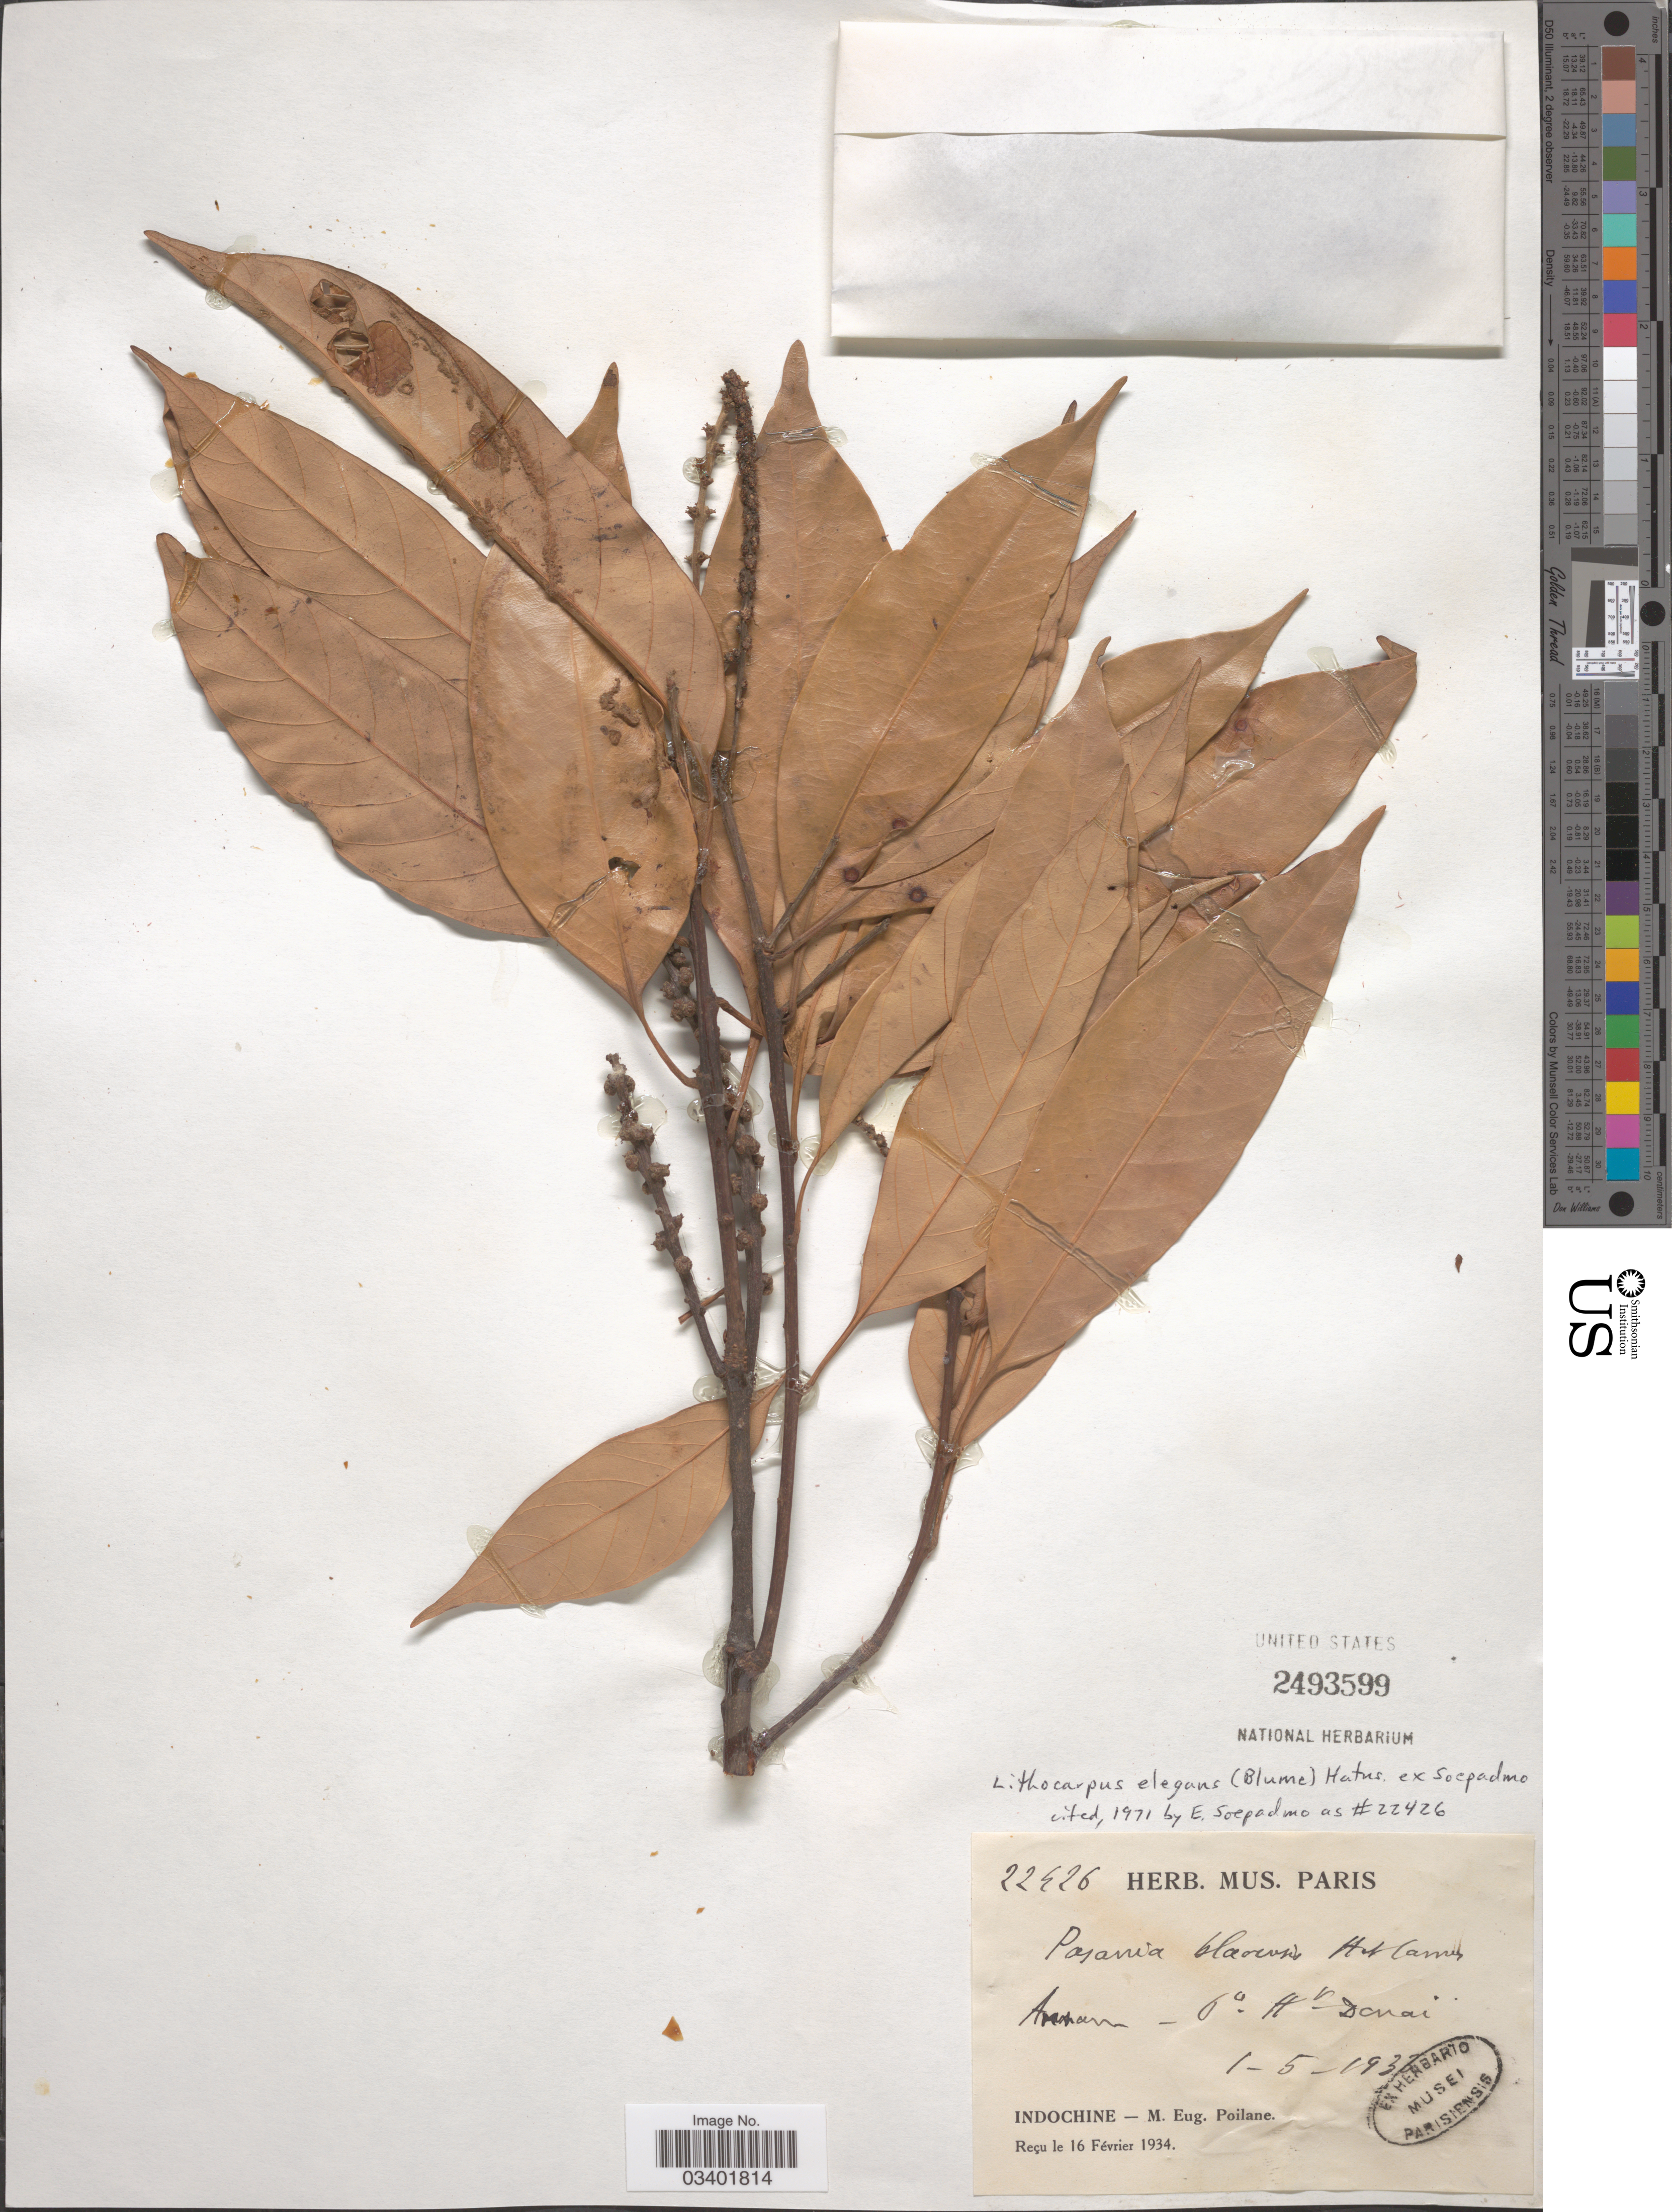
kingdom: Plantae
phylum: Tracheophyta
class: Magnoliopsida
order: Fagales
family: Fagaceae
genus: Lithocarpus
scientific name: Lithocarpus elegans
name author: (Blume) Hatus. ex Soepadmo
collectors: M. Poilane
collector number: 22426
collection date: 1933-05-01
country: Vietnam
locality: Pa Ht Donaï, Indochine. Annam.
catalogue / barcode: US 2493599